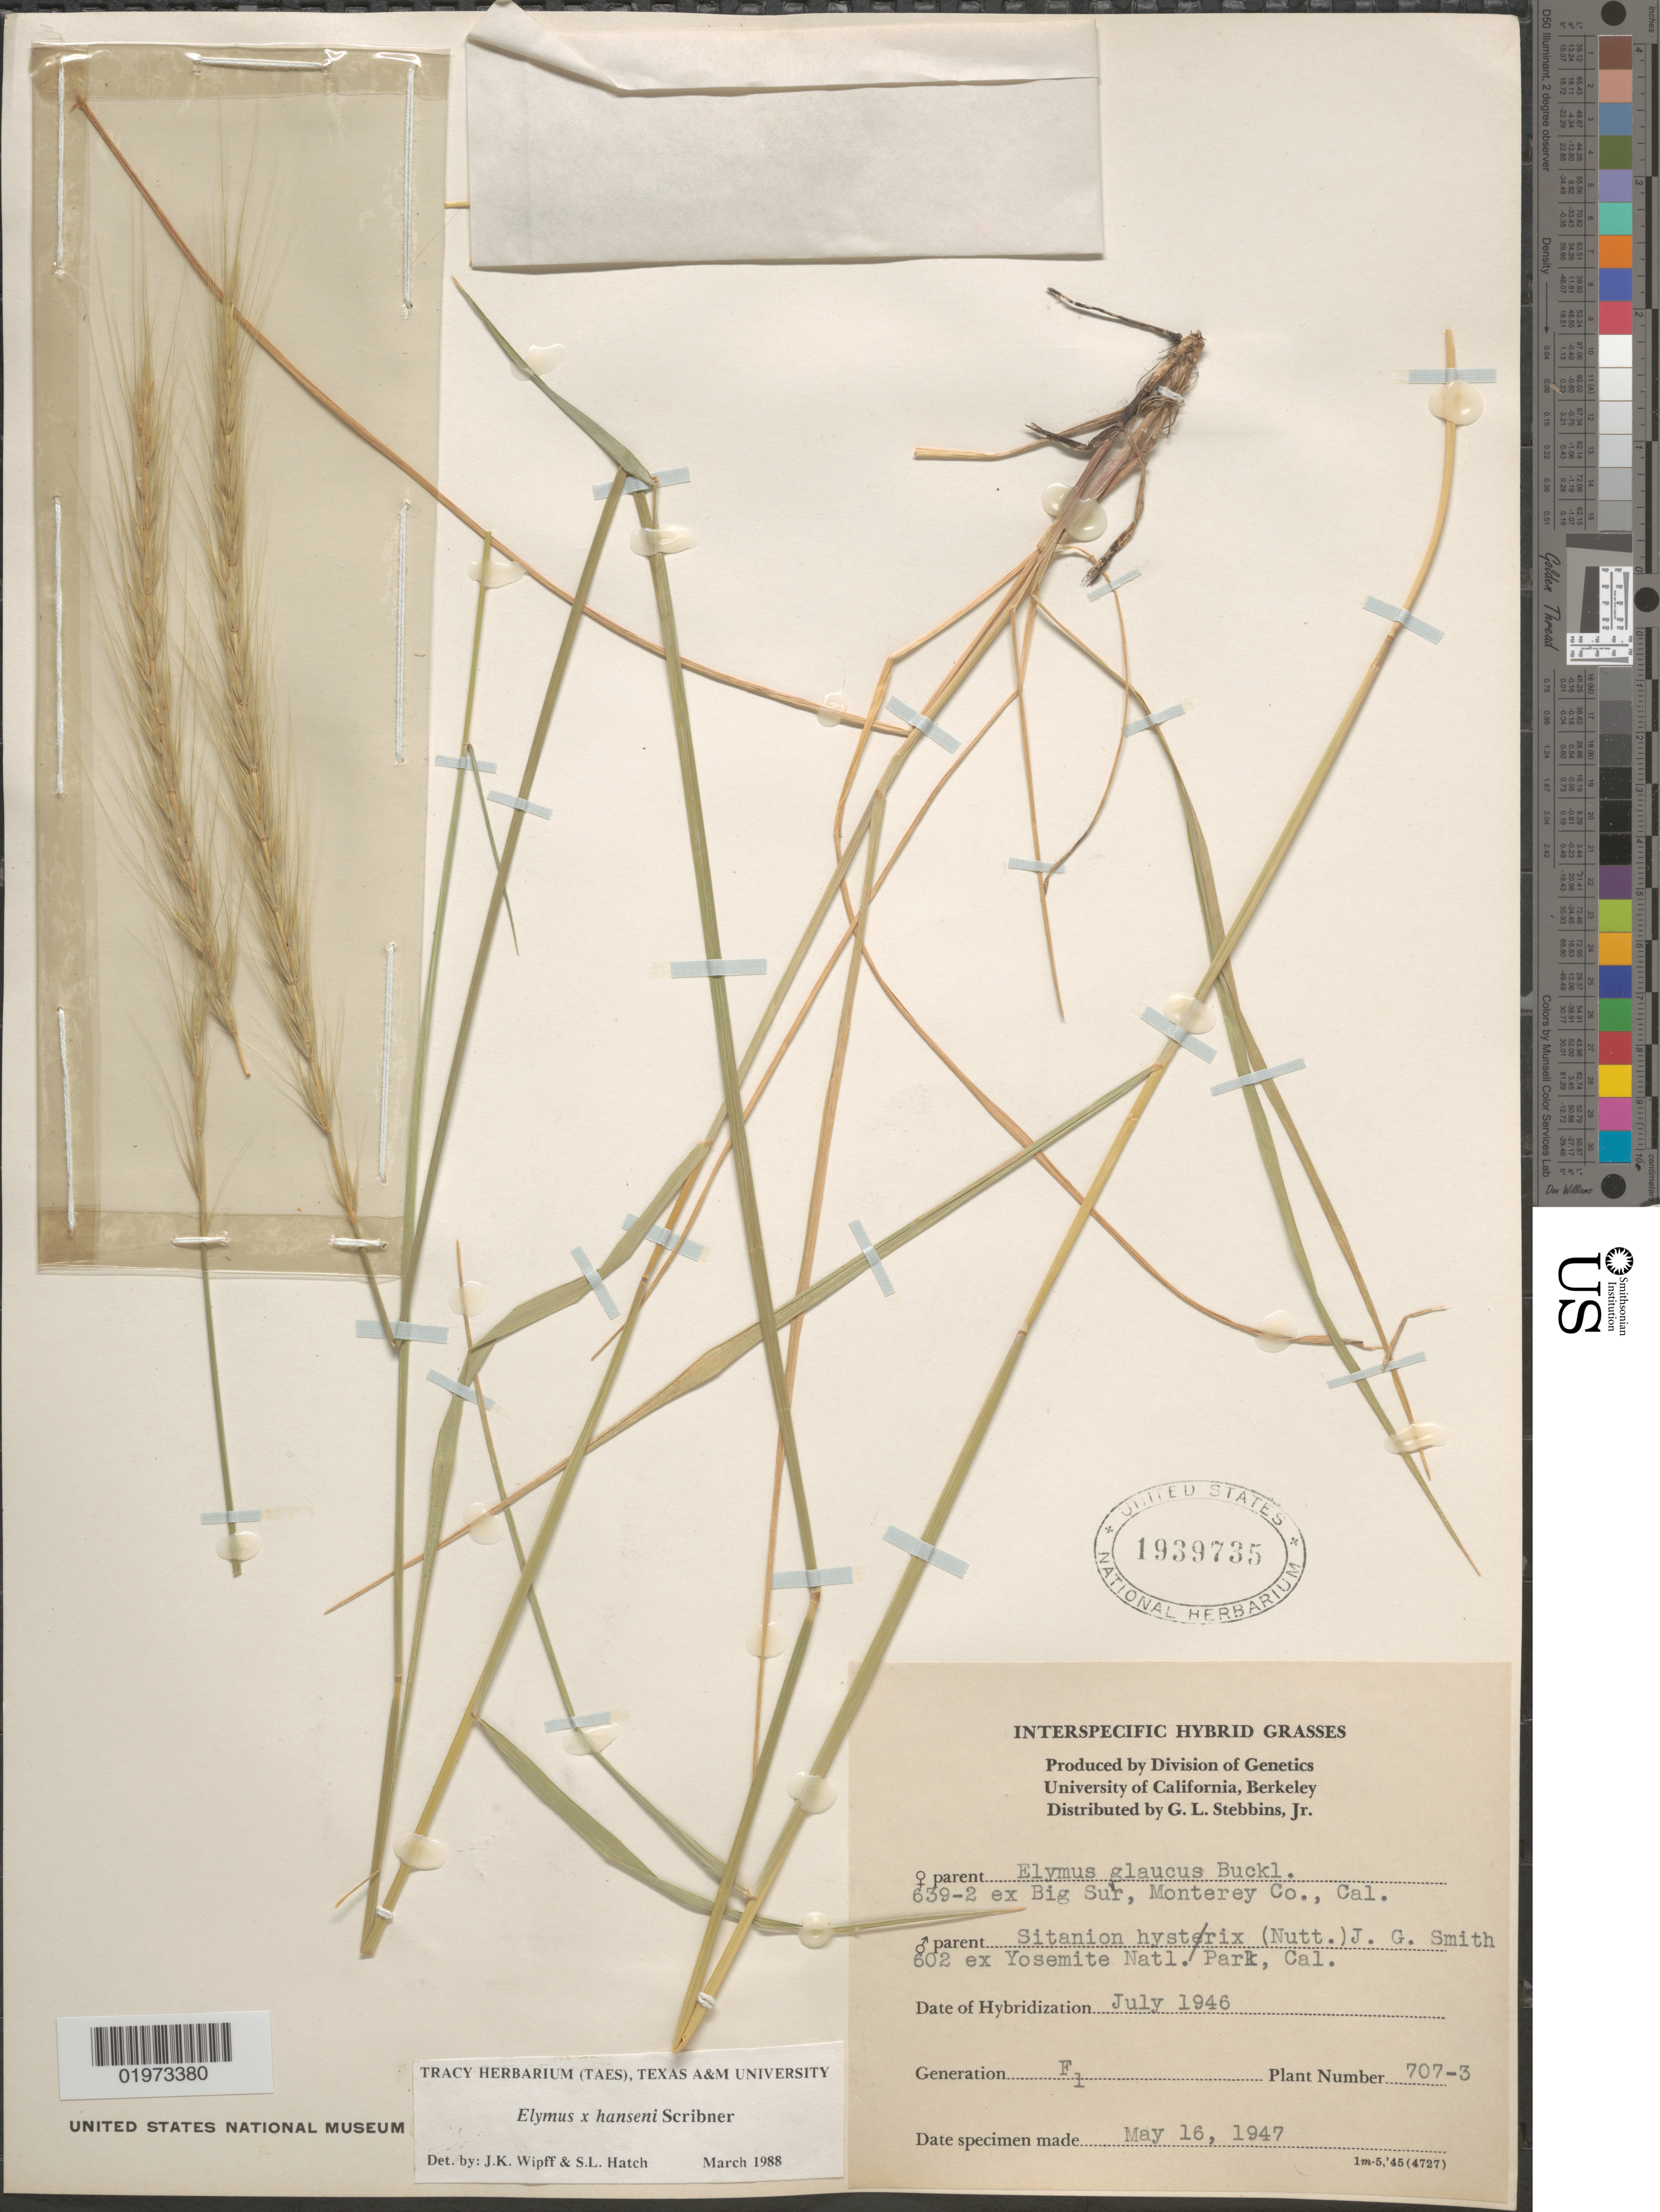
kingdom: Plantae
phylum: Tracheophyta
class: Liliopsida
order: Poales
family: Poaceae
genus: Elymus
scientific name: Elymus x hansenii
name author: Scribn.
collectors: G. L. Stebbins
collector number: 707-3?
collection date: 1947-05-16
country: United States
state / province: California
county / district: Alameda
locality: University of California, Berkeley.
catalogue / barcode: US 1939735